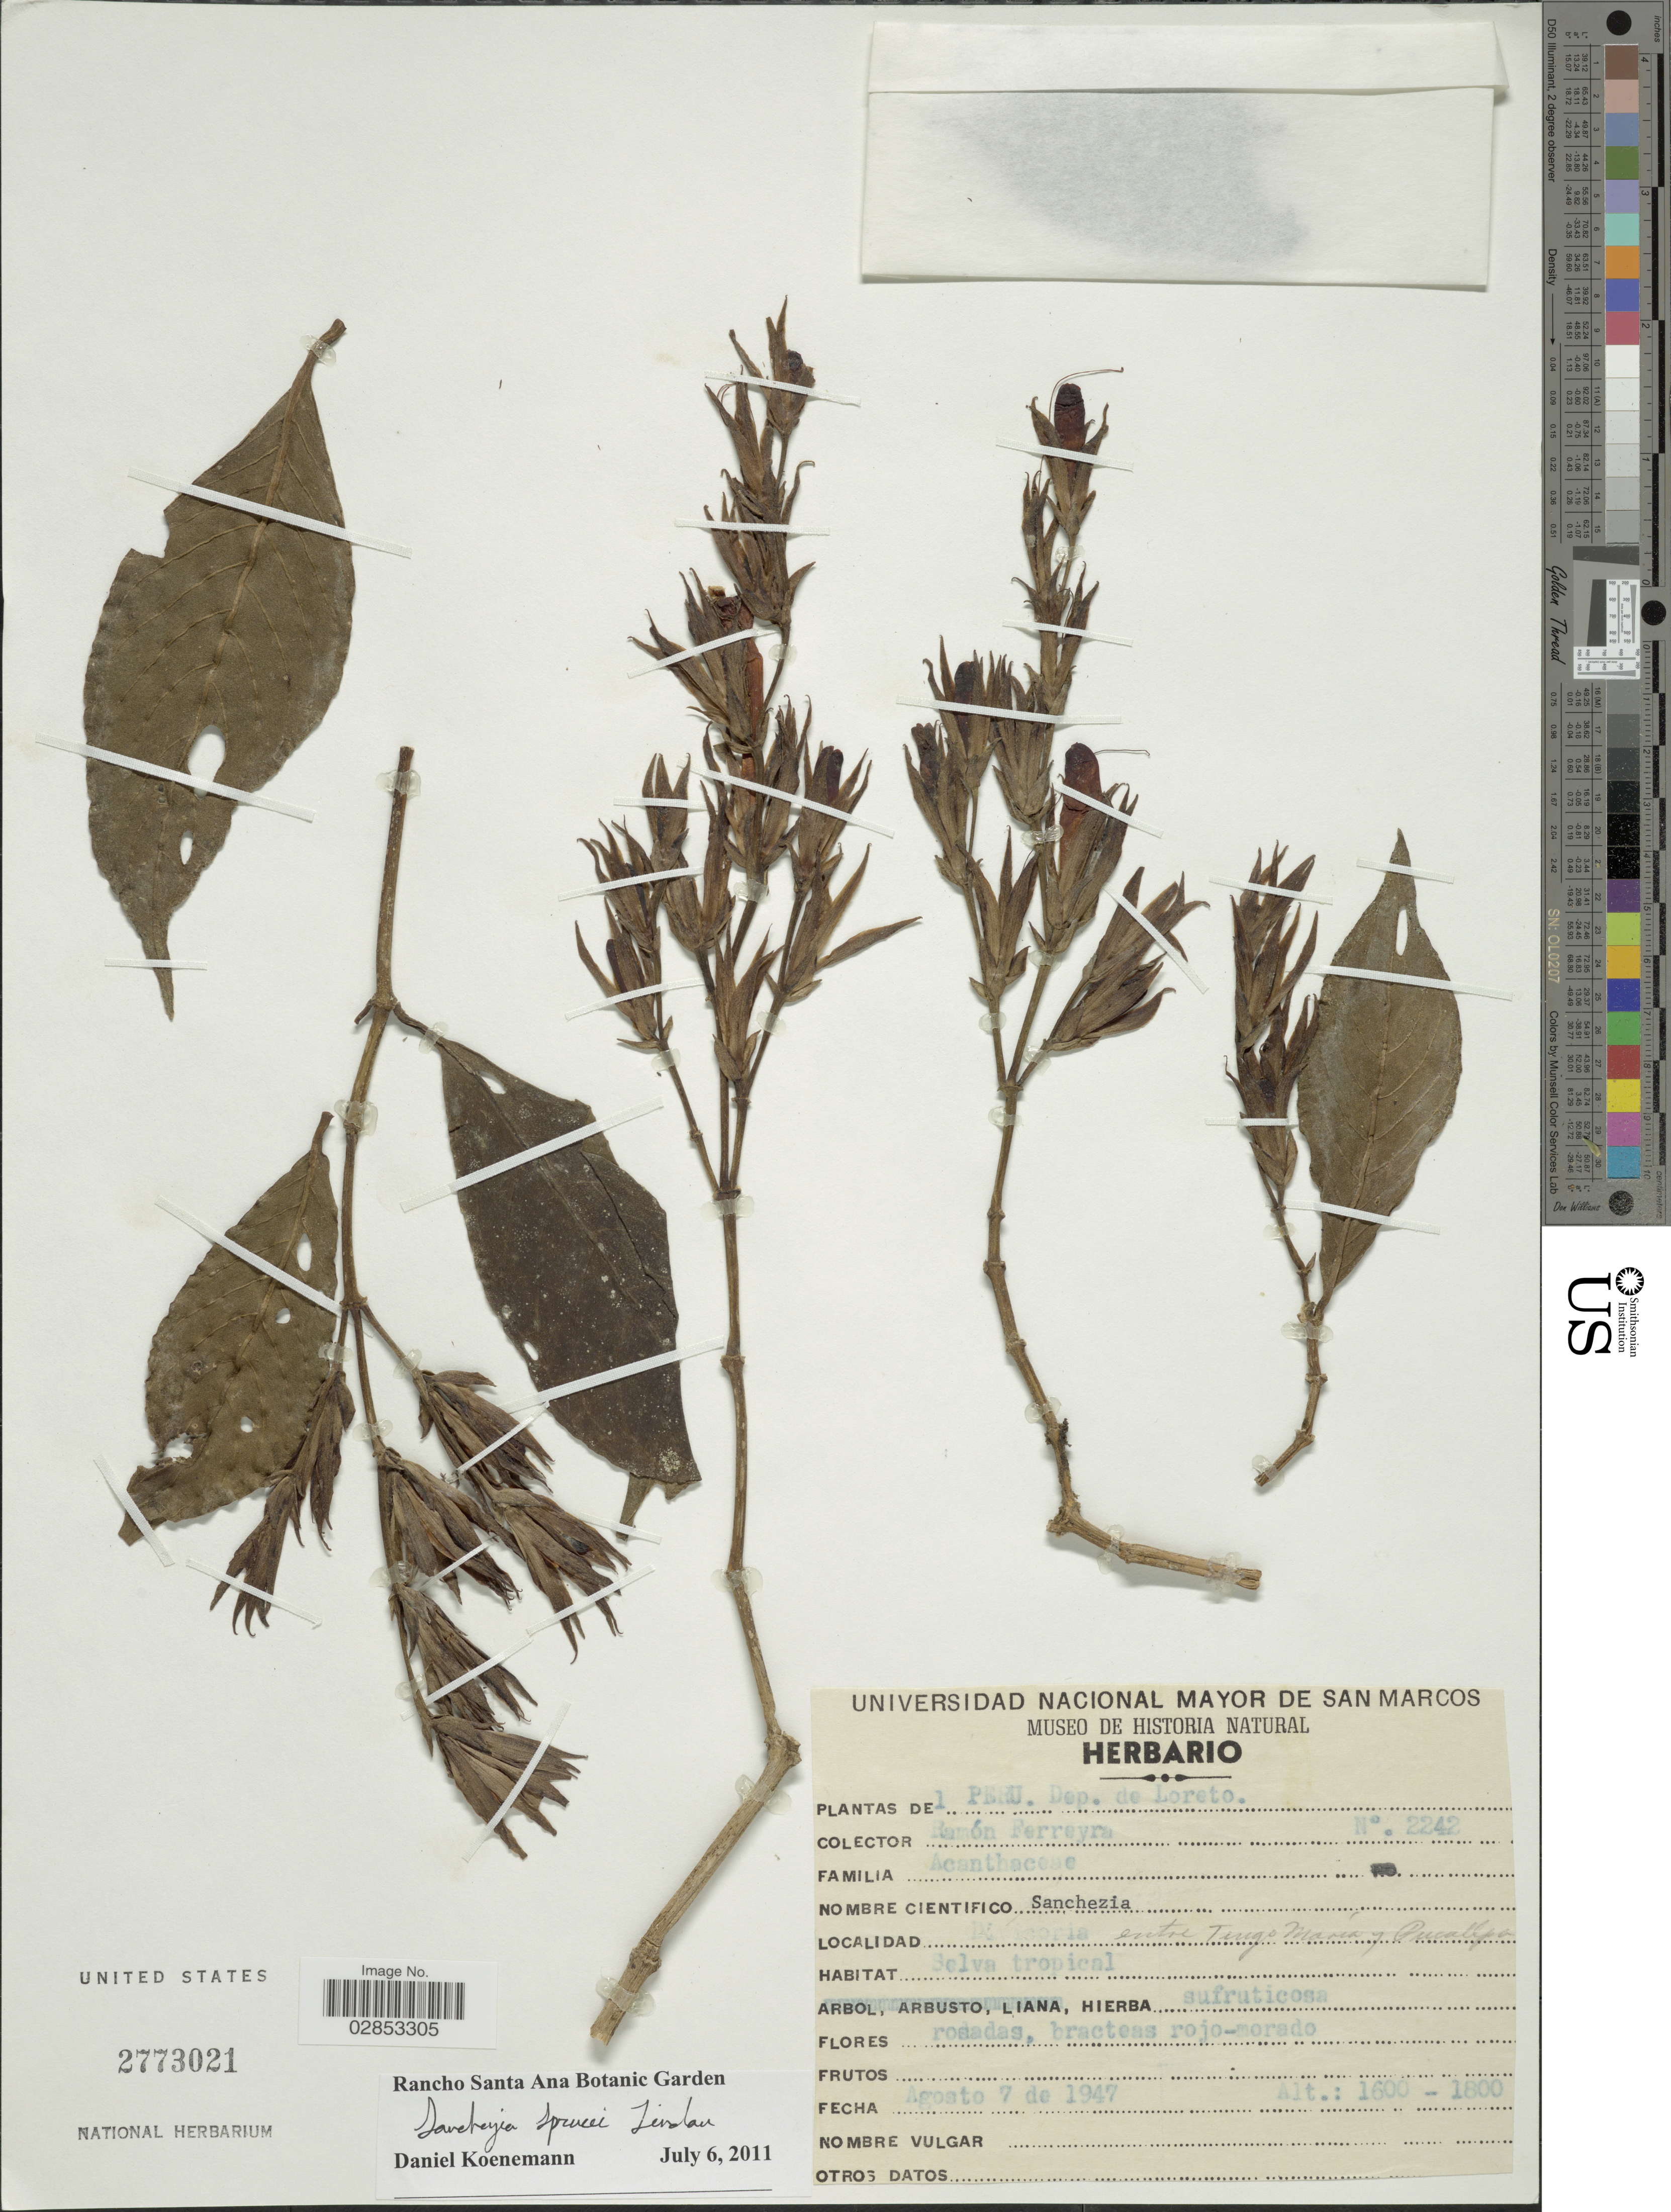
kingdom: Plantae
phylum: Tracheophyta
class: Magnoliopsida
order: Lamiales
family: Acanthaceae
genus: Sanchezia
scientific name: Sanchezia klugii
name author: Leonard & L.B. Sm.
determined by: Azevedo, Igor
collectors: R. A. Ferreyra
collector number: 2242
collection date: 1947-08-07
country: Peru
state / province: Loreto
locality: Dep. de Loreto, Divisoria entre Tingo María y Pucallpa.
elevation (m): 1600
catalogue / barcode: US 2773021